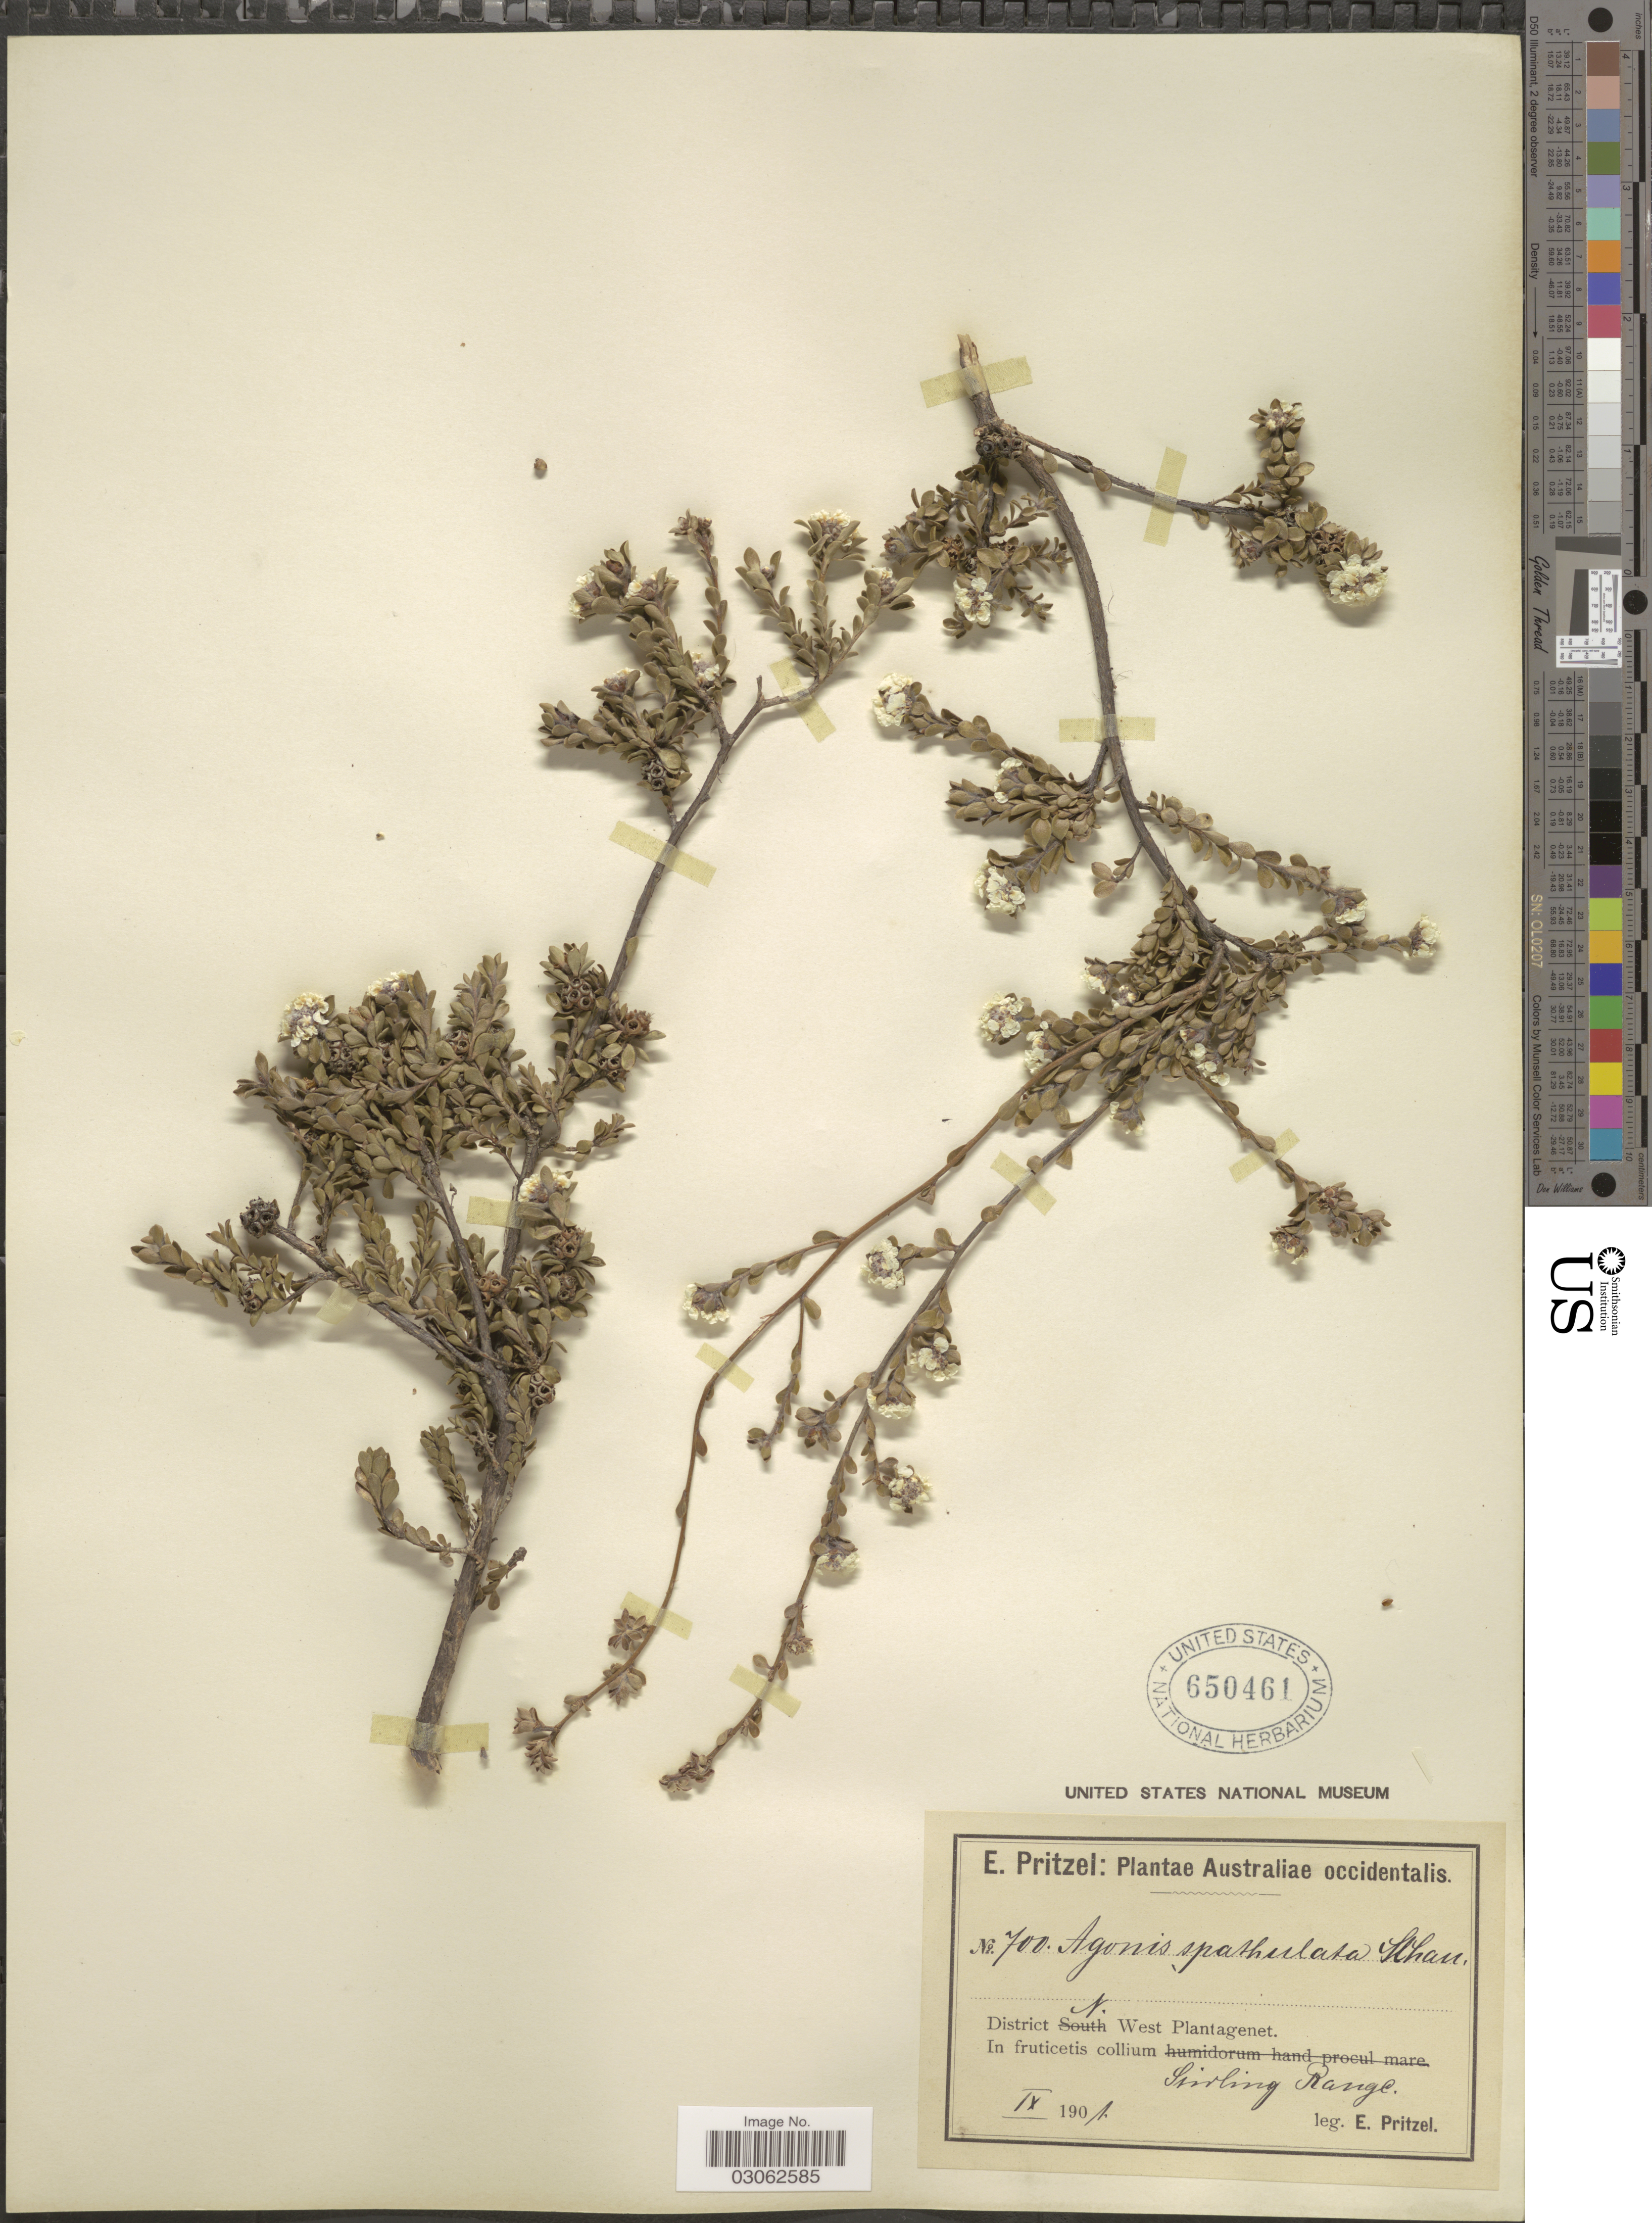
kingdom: Plantae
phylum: Tracheophyta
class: Magnoliopsida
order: Myrtales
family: Myrtaceae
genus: Taxandria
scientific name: Taxandria spathulata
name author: (Schauer) J.R. Wheeler & N.G. Marchant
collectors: E. G. Pritzel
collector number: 700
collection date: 1901-09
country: Australia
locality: Australiae occidentalis. District N. West Plantagenet. In fruticetis collium Stirling Range.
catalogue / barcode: US 650461